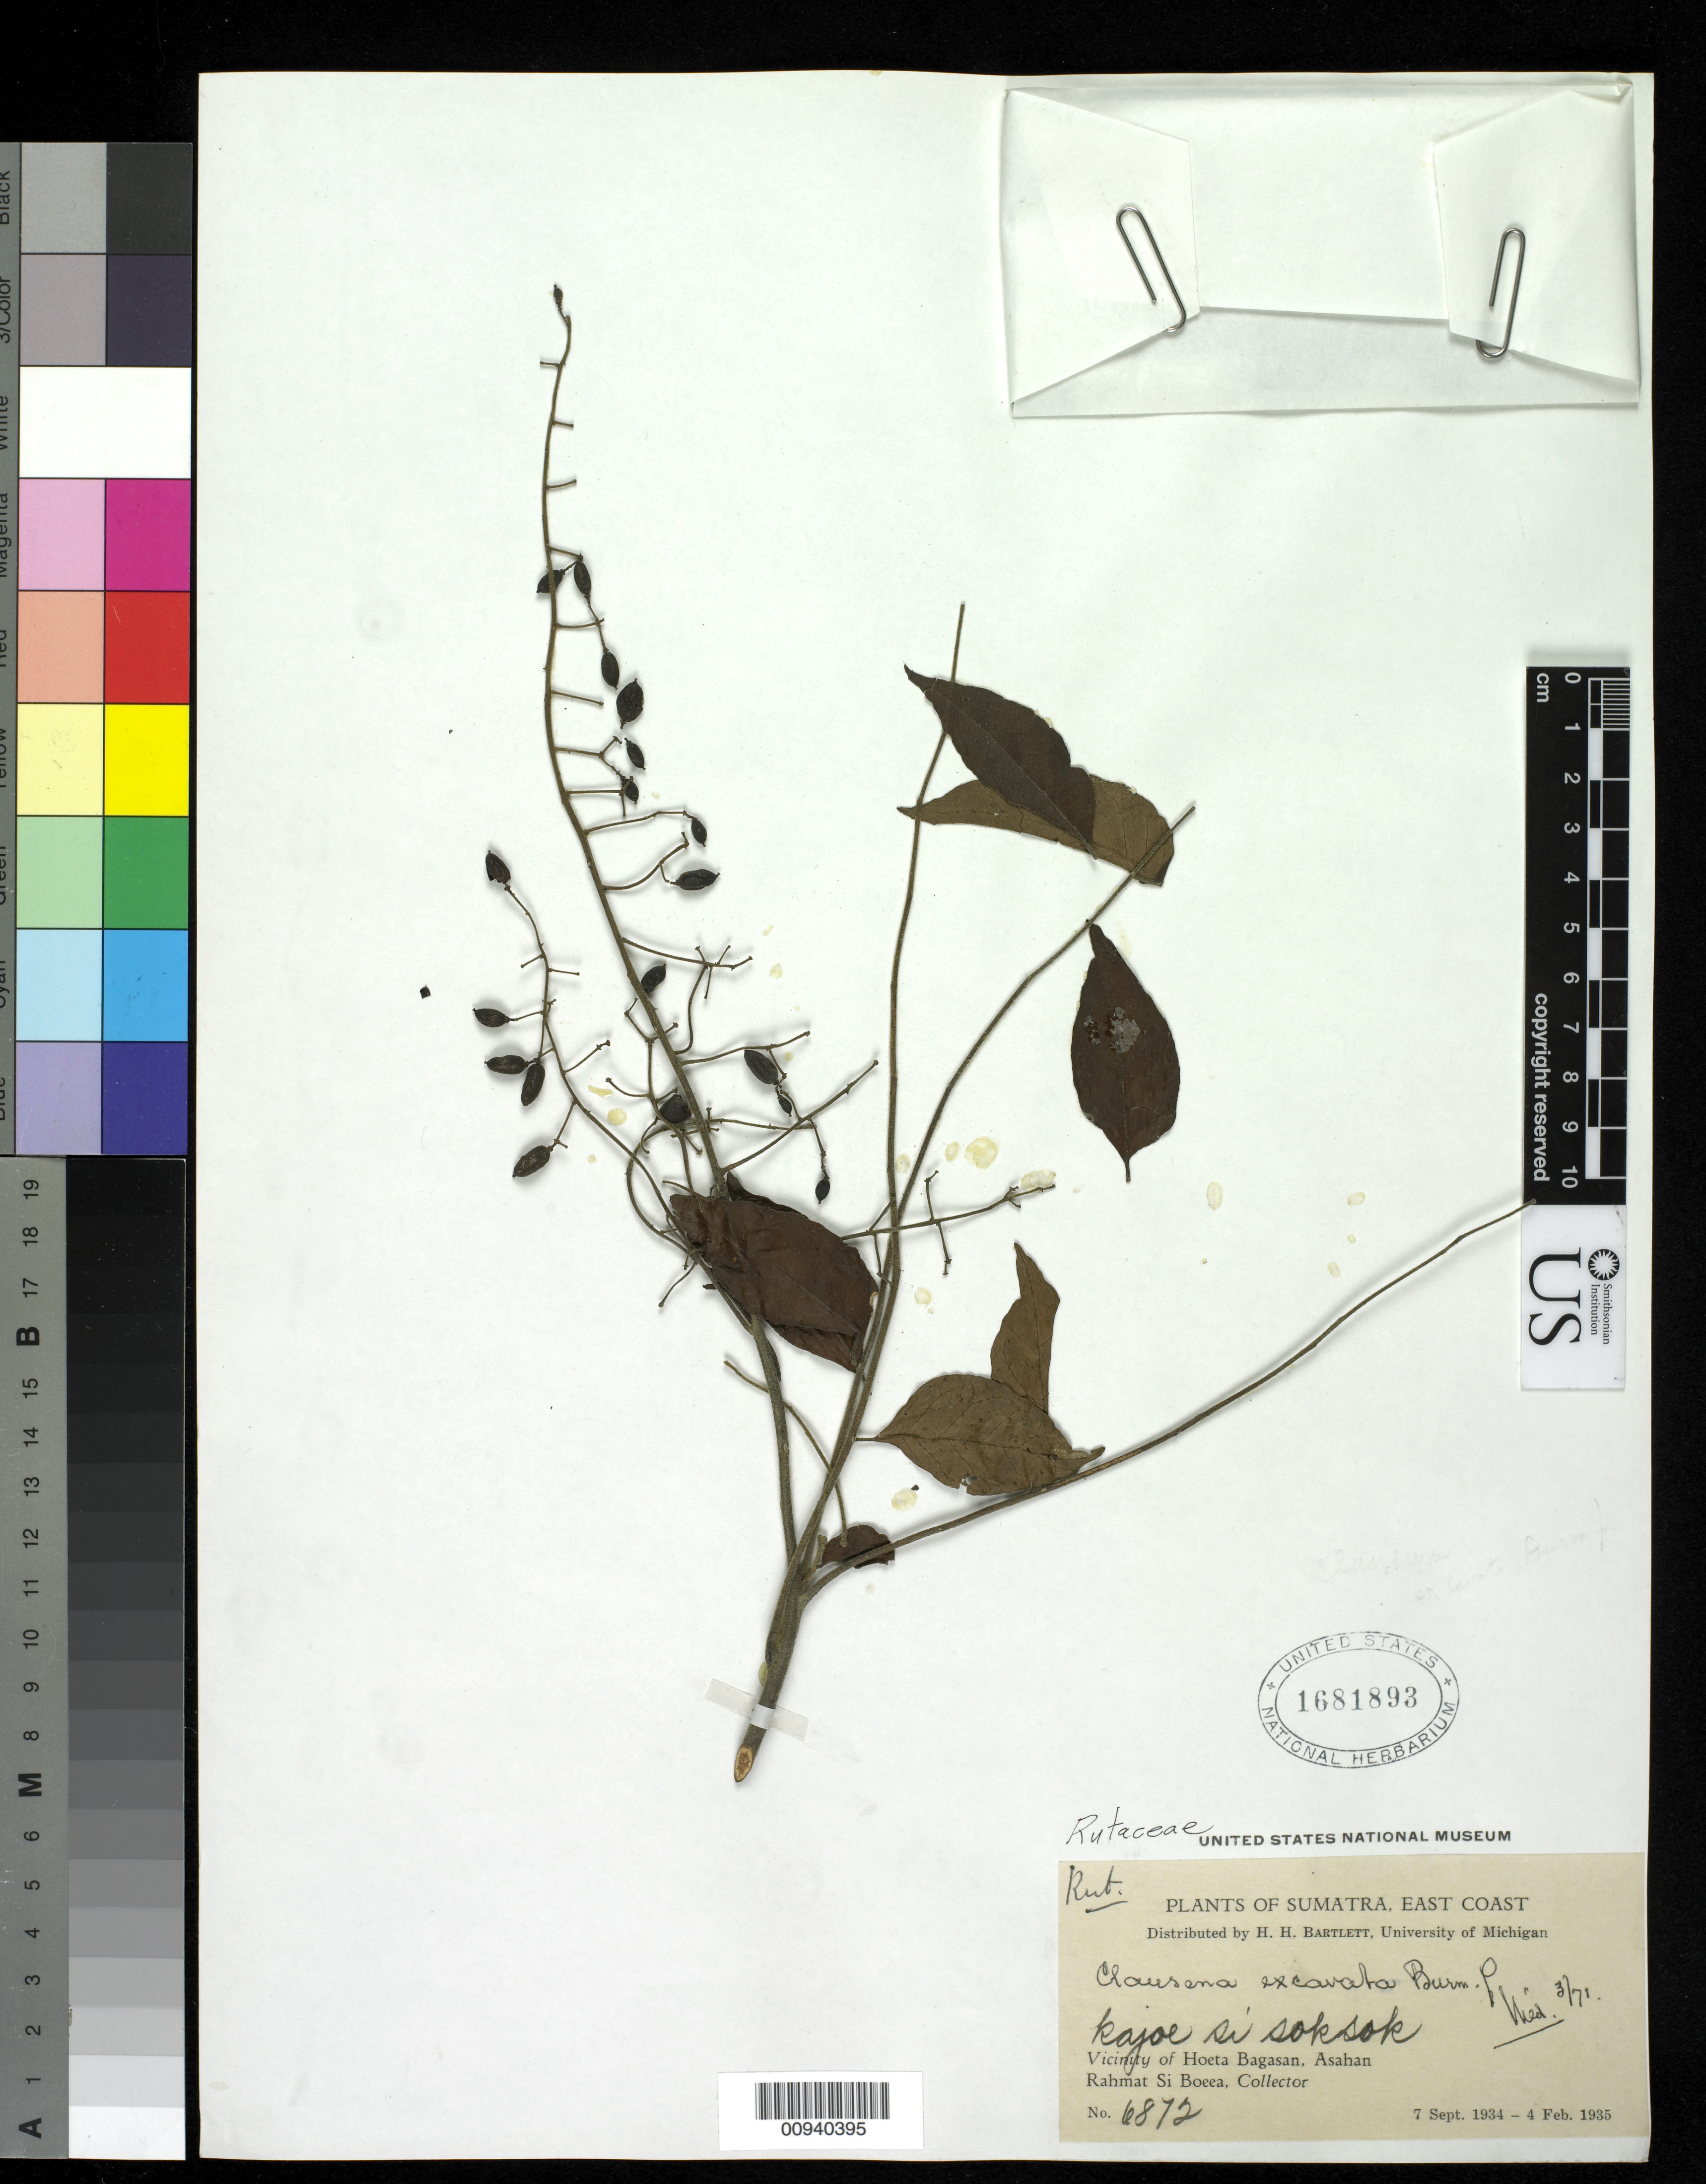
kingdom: Plantae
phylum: Tracheophyta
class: Magnoliopsida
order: Sapindales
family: Rutaceae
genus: Clausena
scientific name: Clausena excavata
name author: Burm. f.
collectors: Rahmat Si Boeea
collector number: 6872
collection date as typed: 07 Sep 1934 to 04 Feb 1935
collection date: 1934-09-07/1935-02-04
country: Indonesia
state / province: Sumatra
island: Sumatra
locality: vicinity of Hoeta Bagasan, Asahan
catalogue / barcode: US 1681893